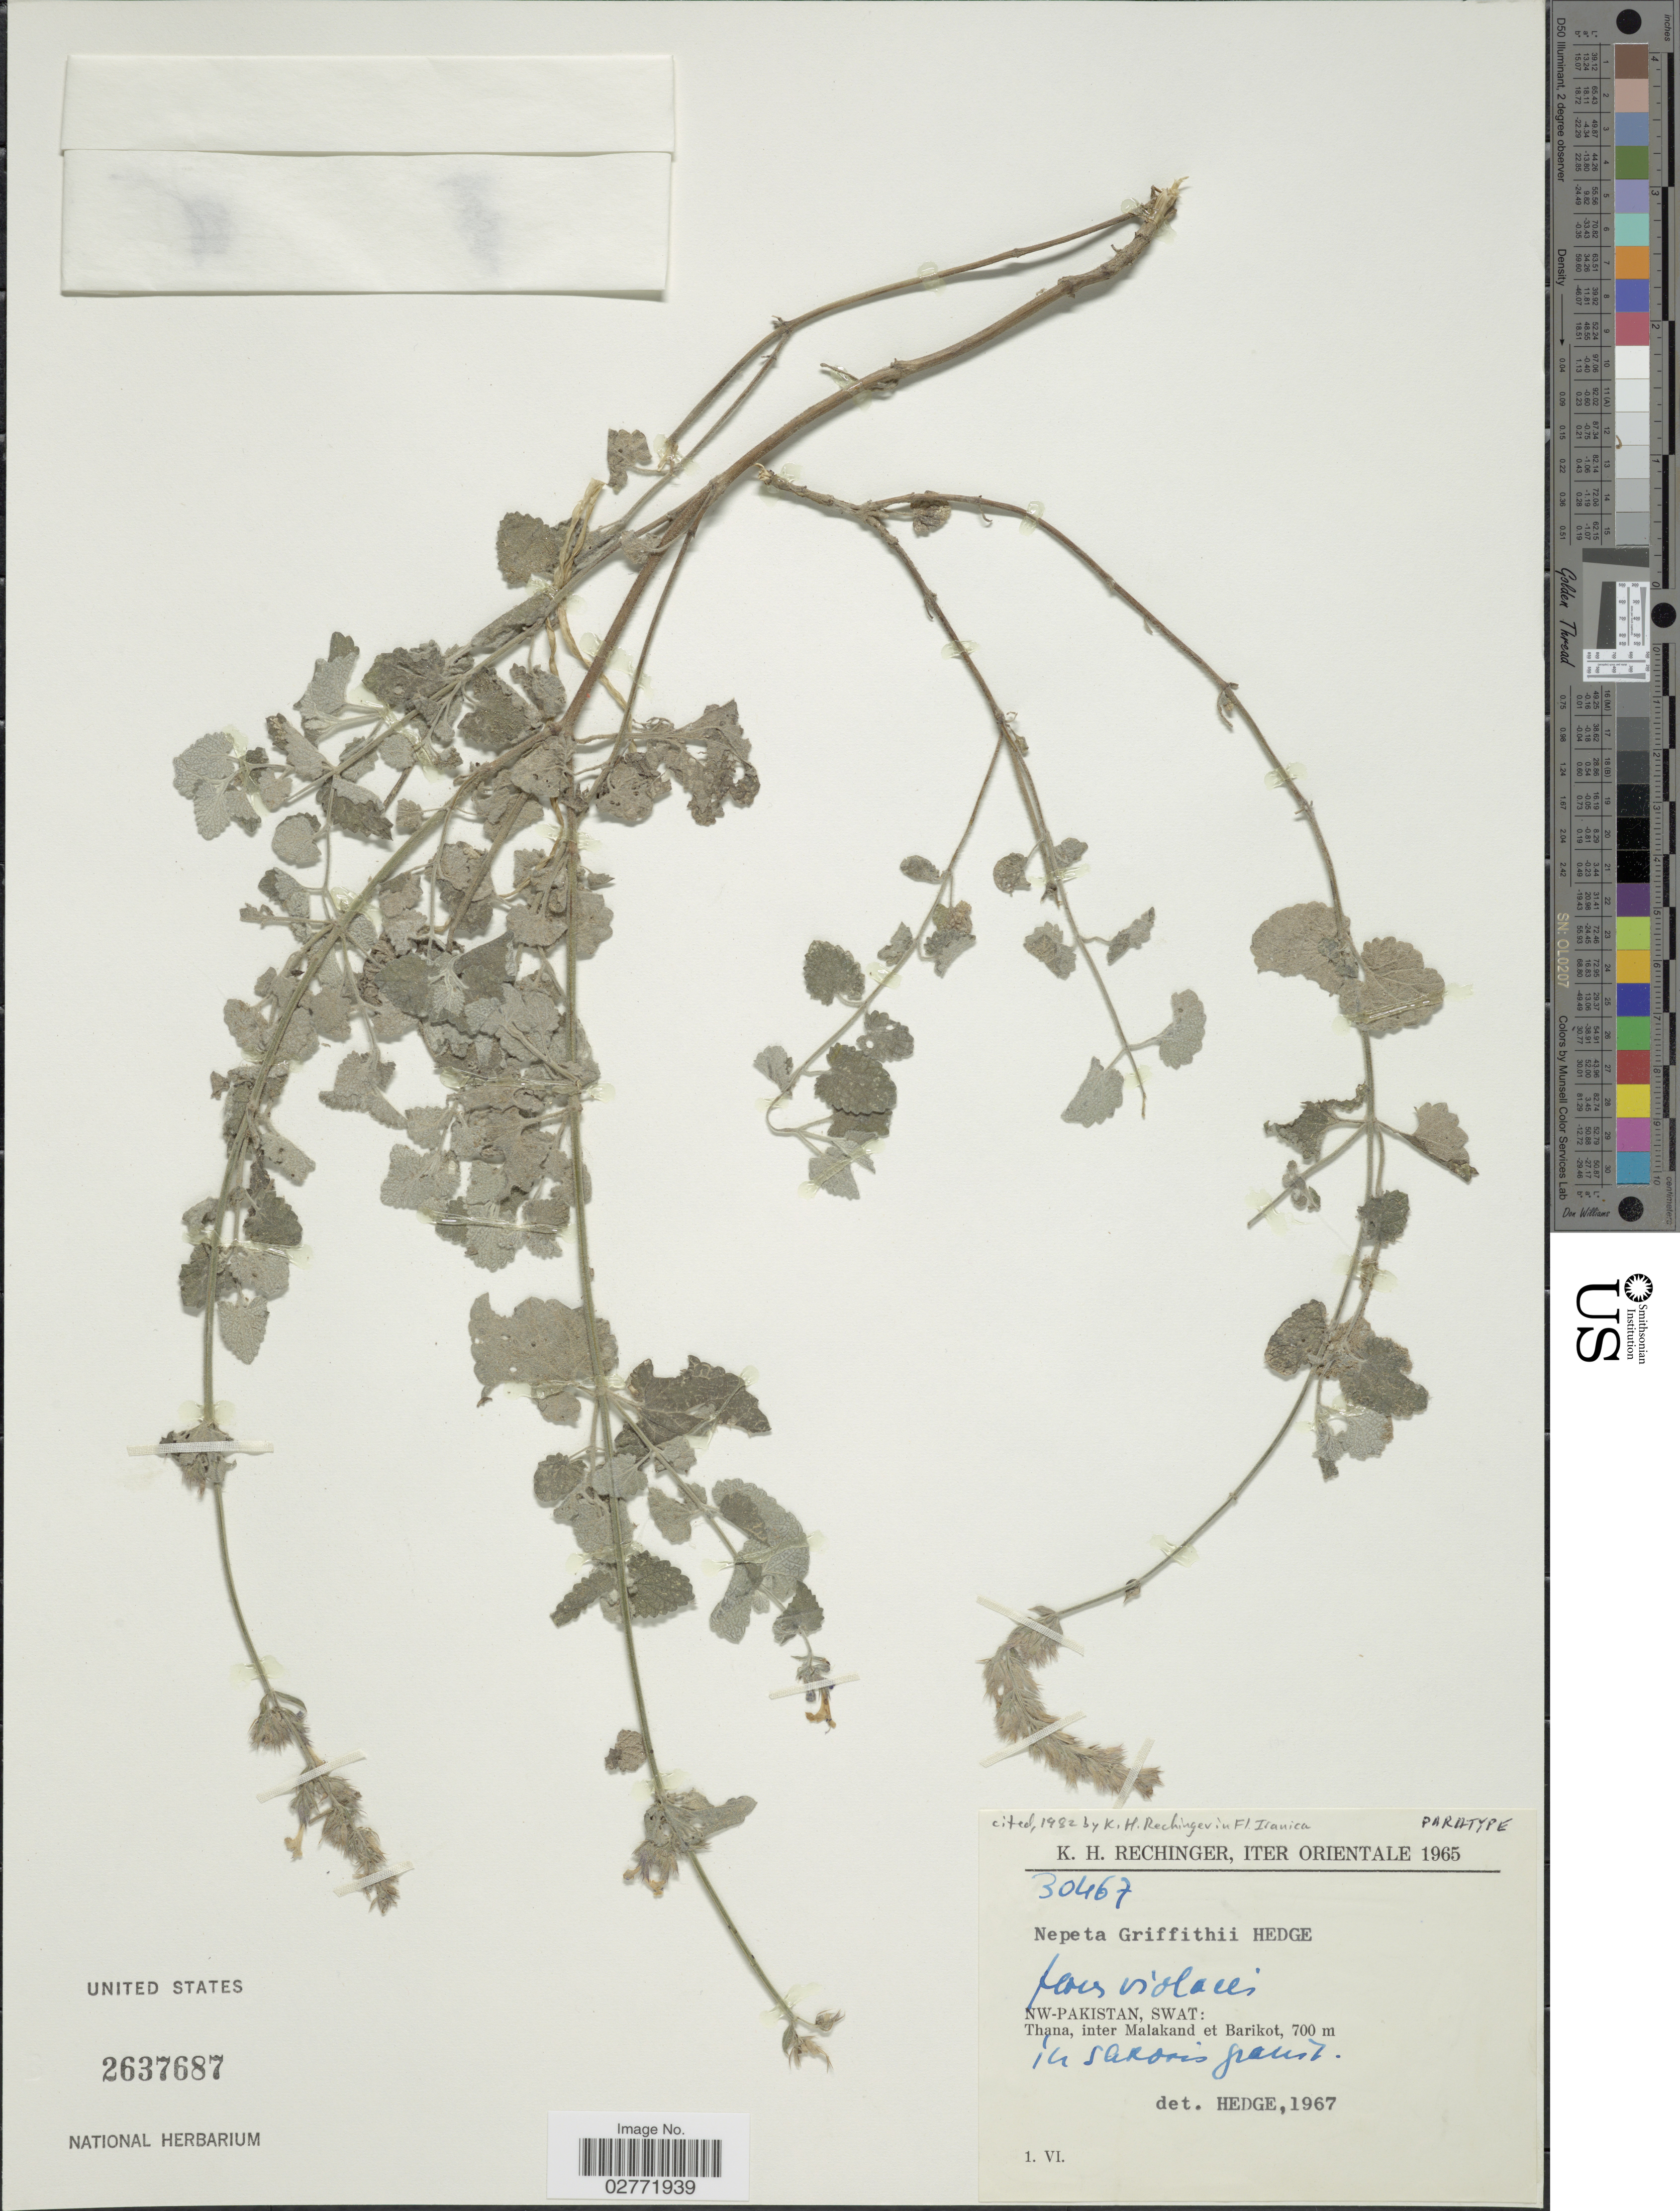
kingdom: Plantae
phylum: Tracheophyta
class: Magnoliopsida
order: Lamiales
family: Lamiaceae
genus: Nepeta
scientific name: Nepeta griffithii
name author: Hedge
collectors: K. H. Rechinger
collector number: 30467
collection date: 1965-06-01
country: Pakistan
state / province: Khyber Pakhtunkhwa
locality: Orientale. NW-Pakistan, Swat, Thana, inter Malakand et Barikot, in saxosis Grant [interpreted] .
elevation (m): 700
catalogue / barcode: US 2637687